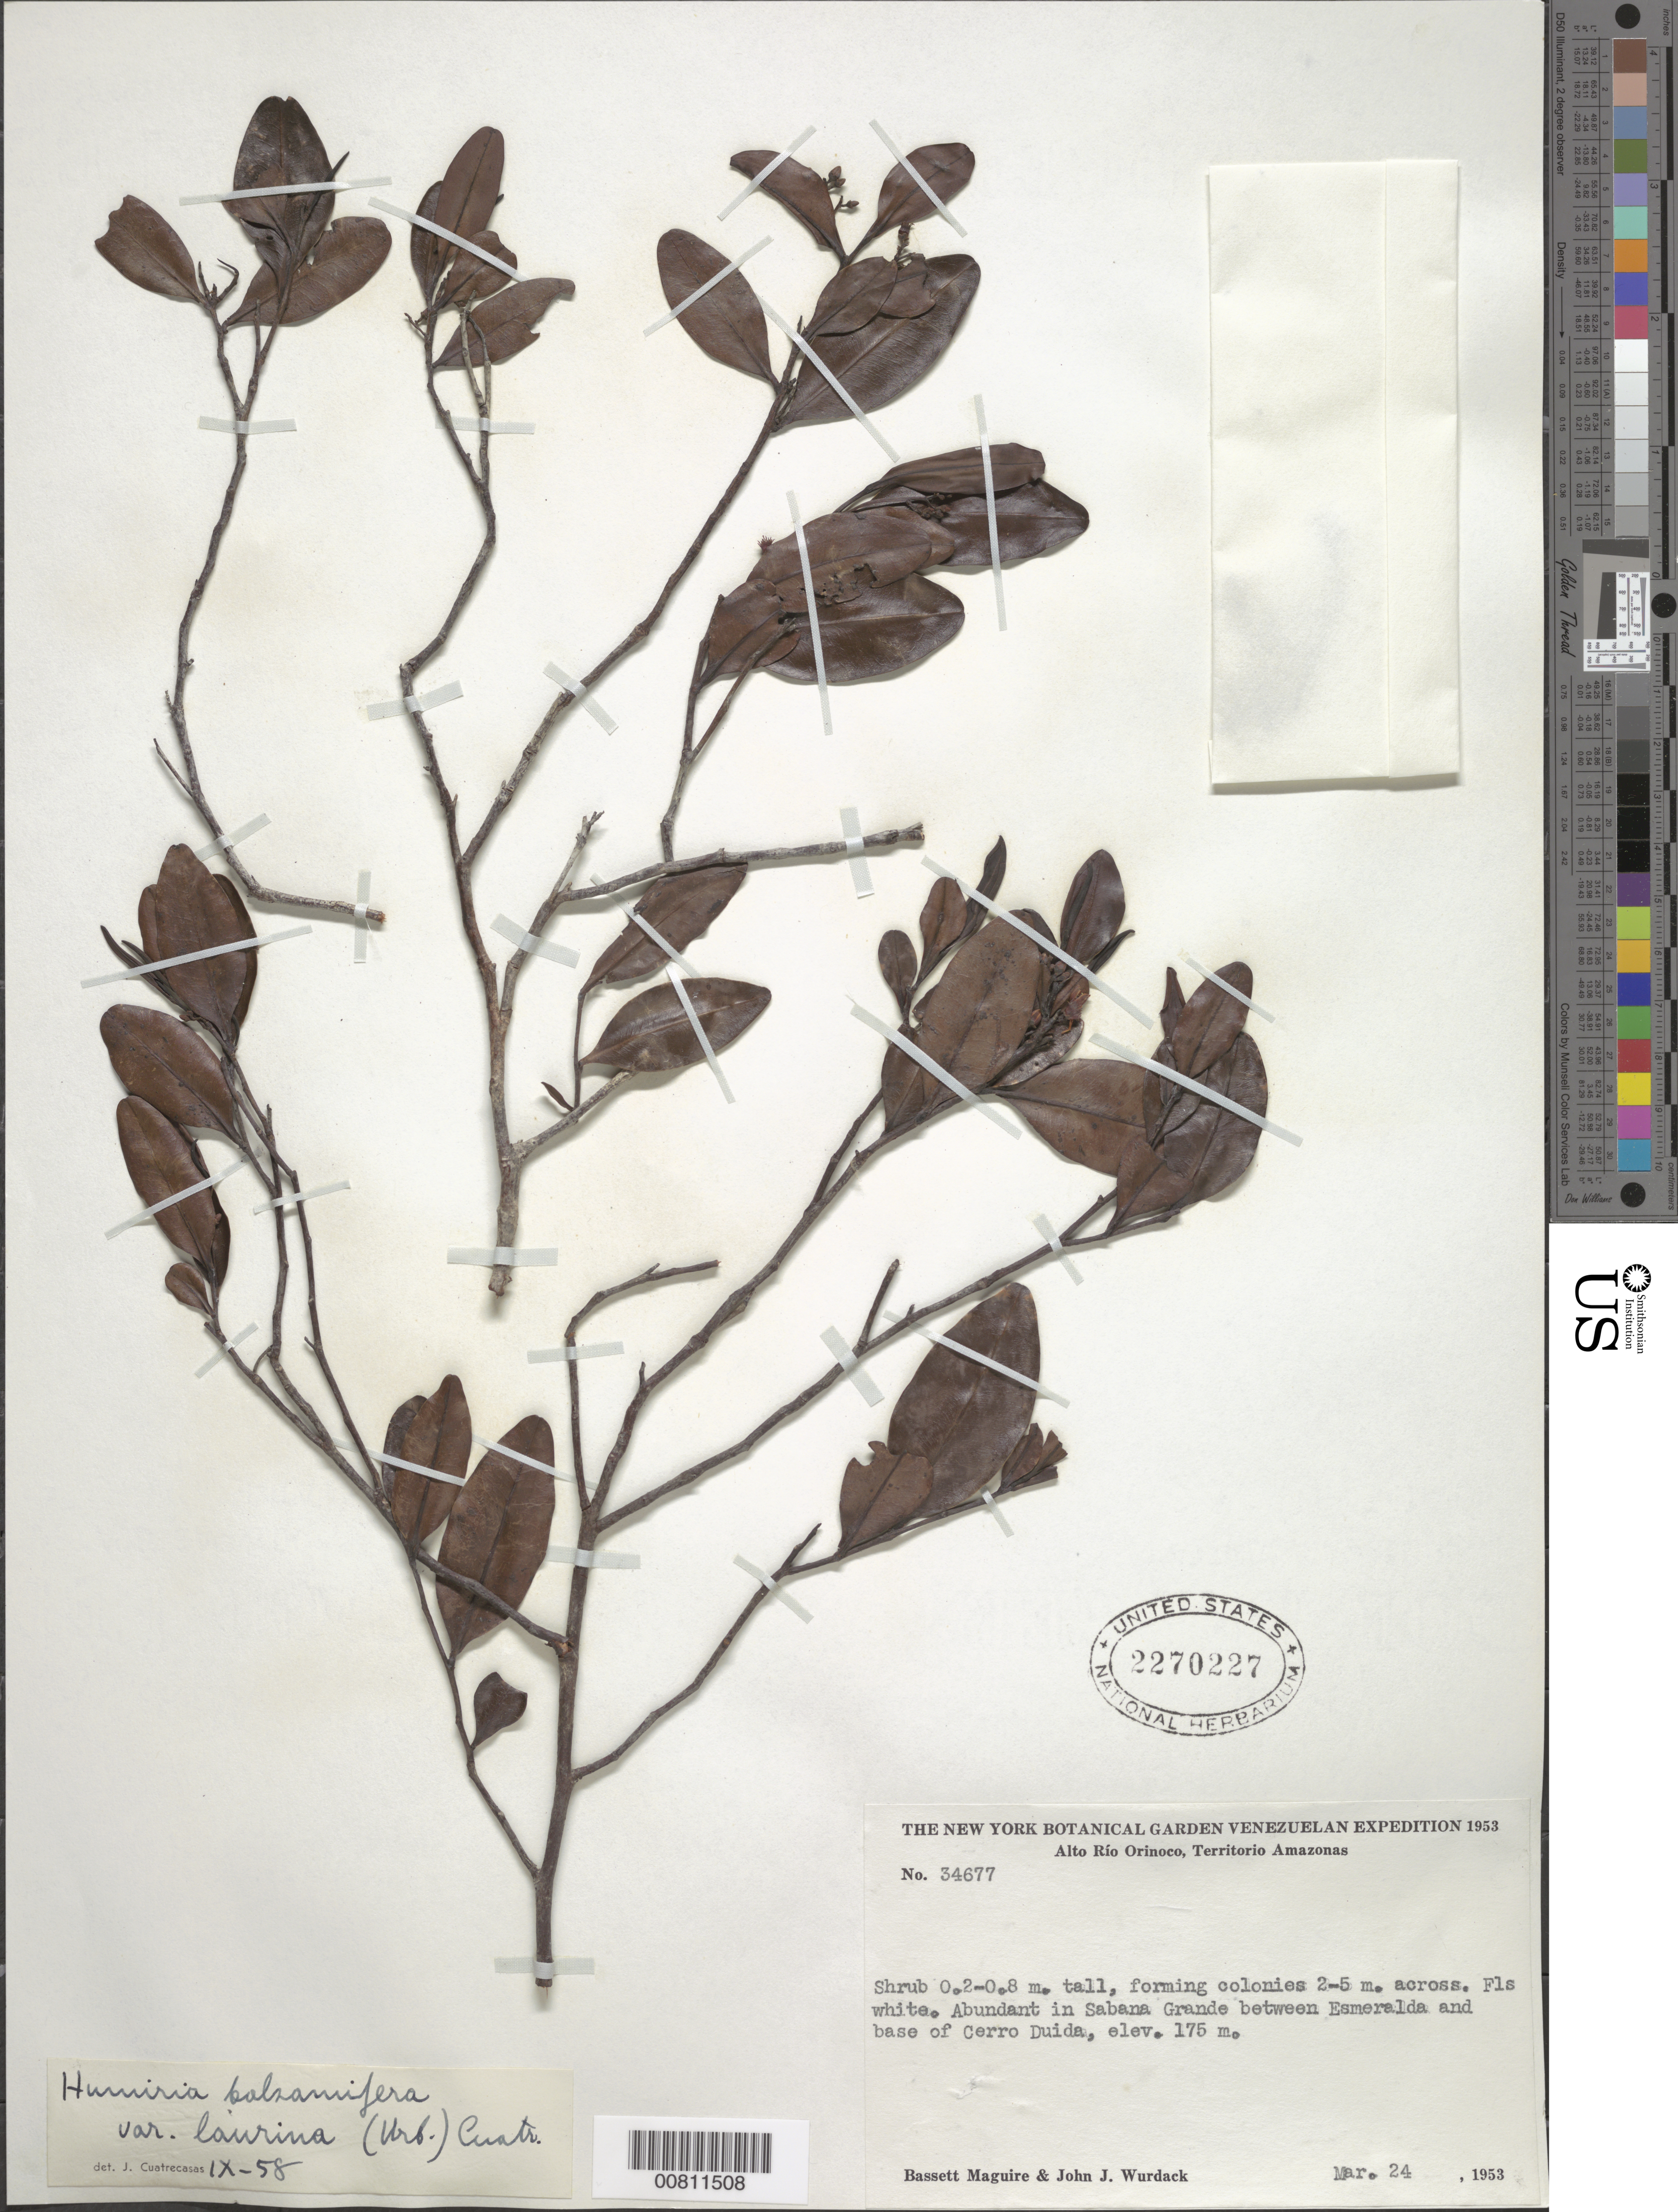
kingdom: Plantae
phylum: Tracheophyta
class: Magnoliopsida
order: Malpighiales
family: Humiriaceae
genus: Humiria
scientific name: Humiria balsamifera var. laurina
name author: Cuatrec.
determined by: Cuatrecasas, J.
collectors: B. Maguire & J. J. Wurdack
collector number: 34677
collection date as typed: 24-Mar-53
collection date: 1953-03-24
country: Venezuela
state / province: Amazonas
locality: Alto Río Orinoco, Sabana Grande, betw. Esmeralda & Cerro Duida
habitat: Savanna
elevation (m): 175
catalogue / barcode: US 2270227